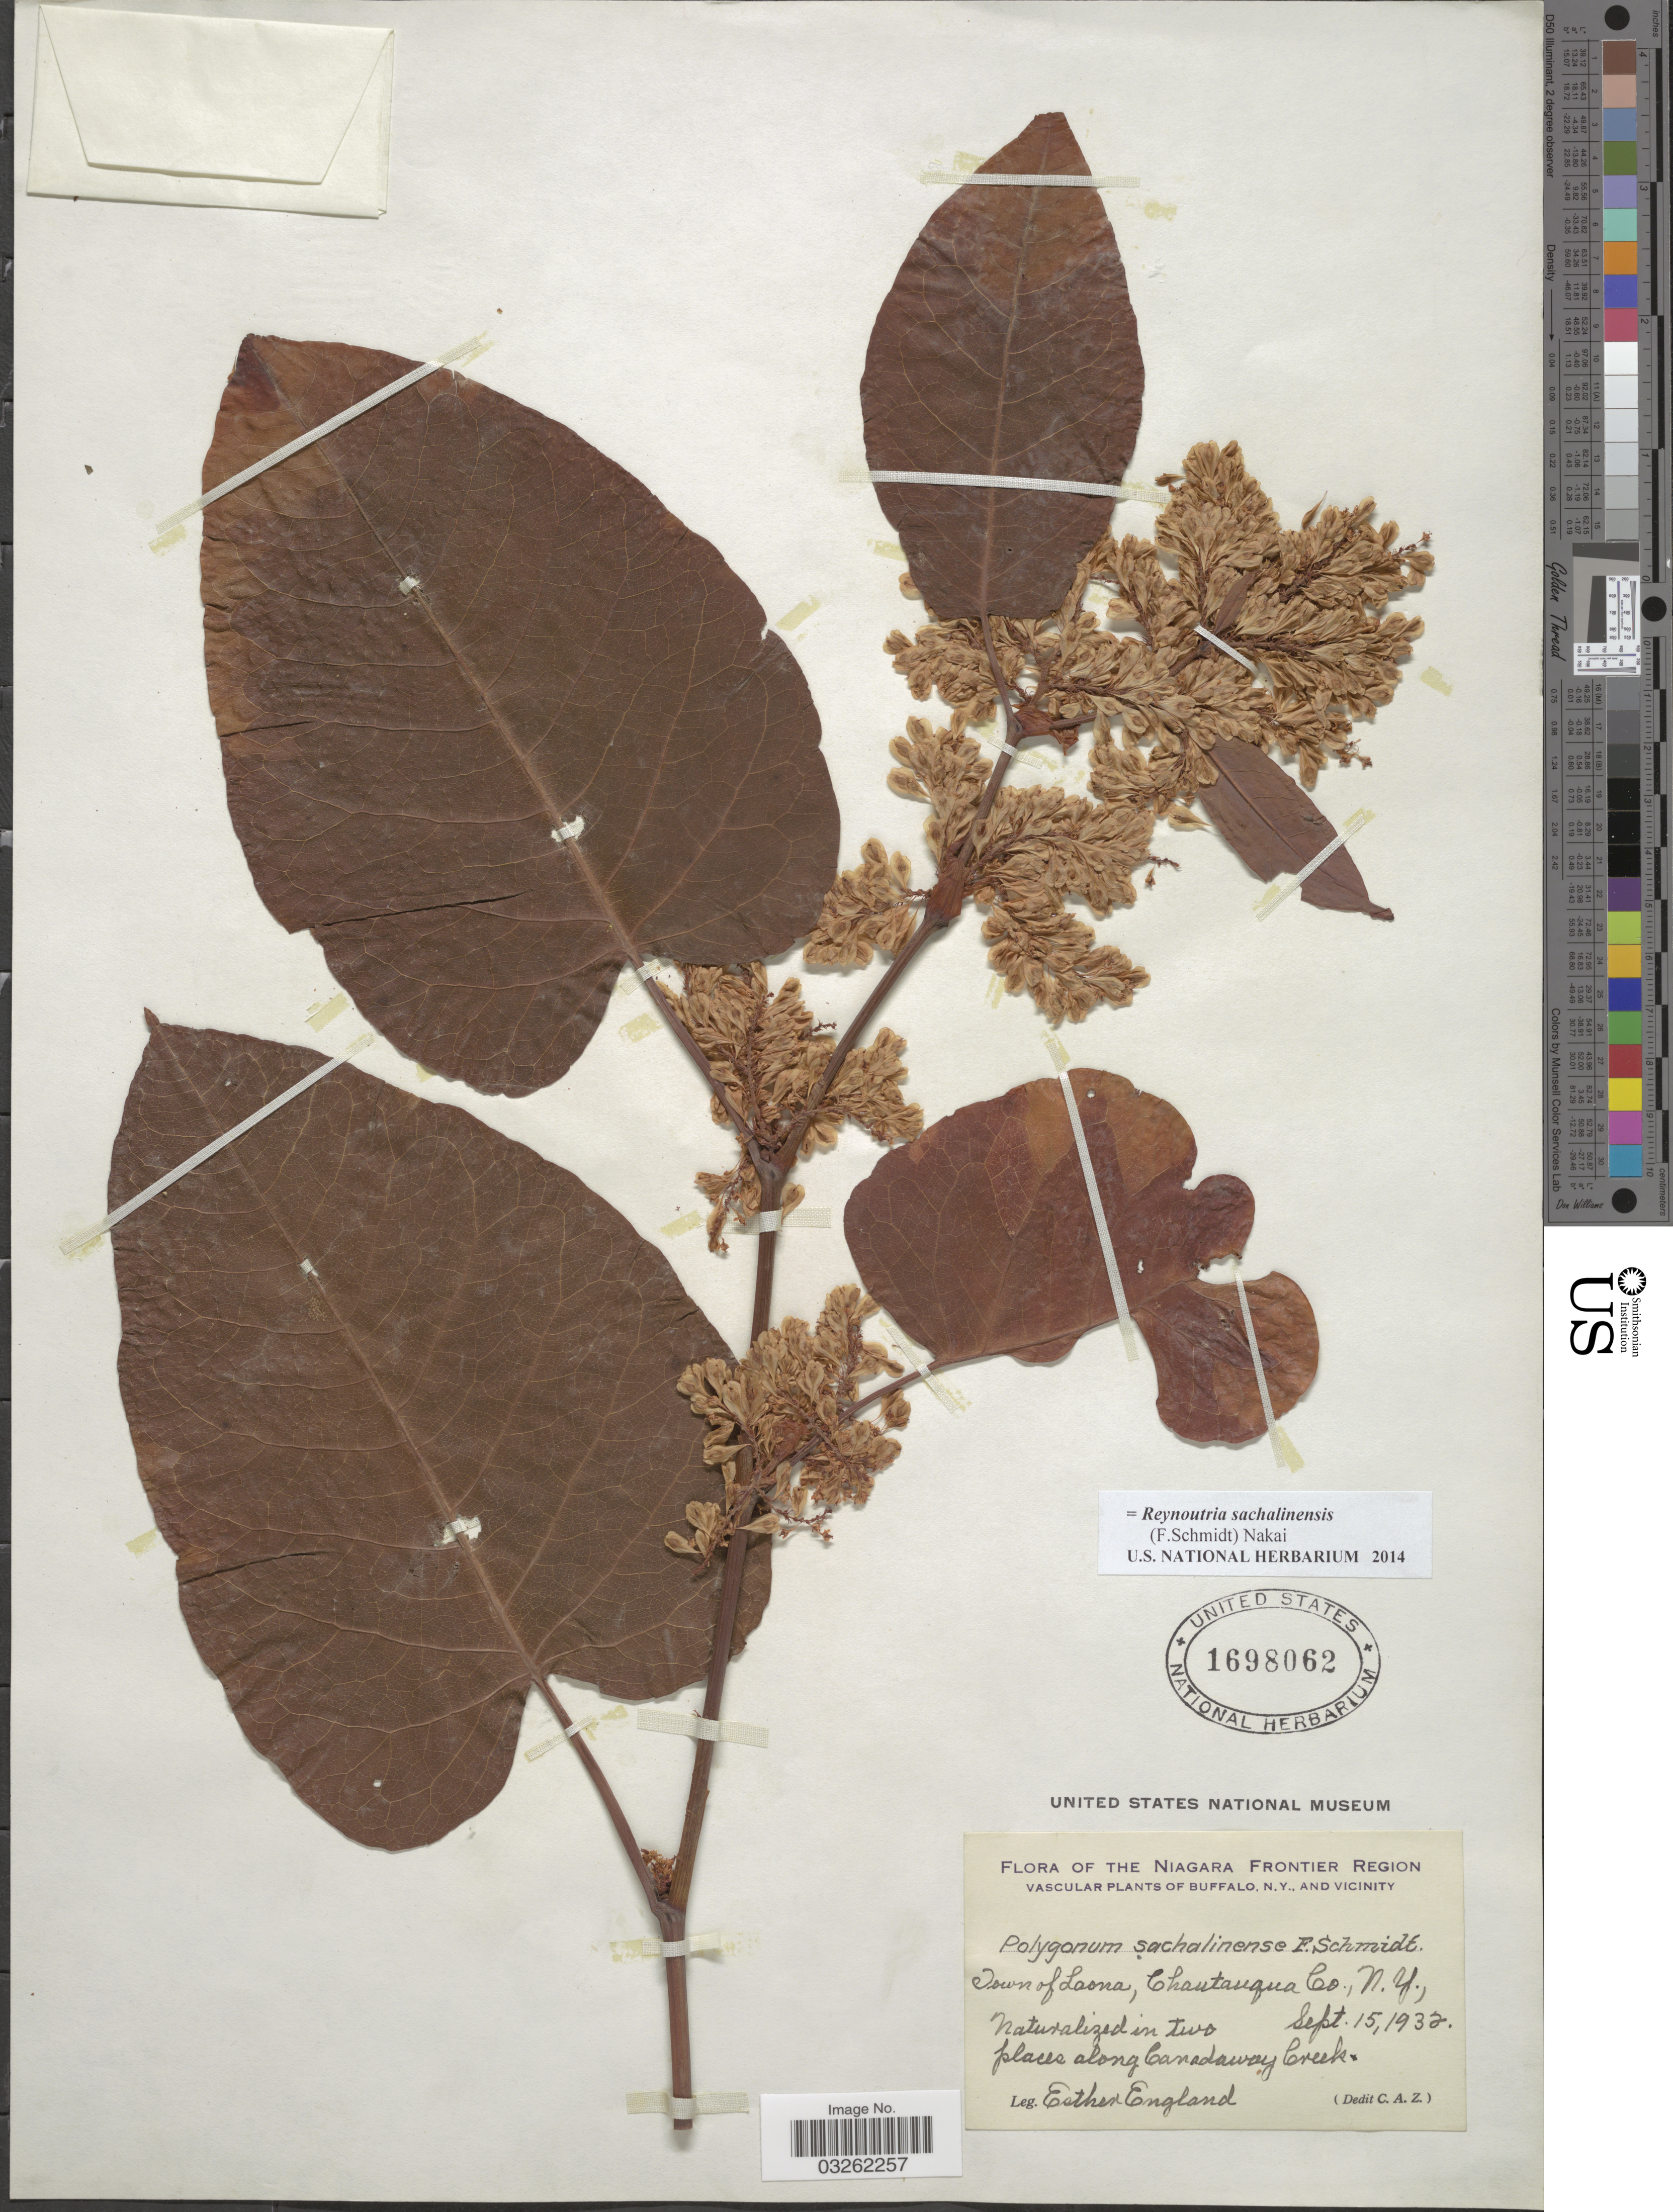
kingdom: Plantae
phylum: Tracheophyta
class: Magnoliopsida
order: Caryophyllales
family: Polygonaceae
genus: Reynoutria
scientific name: Reynoutria sachalinensis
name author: (F. Schmidt) Nakai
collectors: E. England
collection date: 1932-09-15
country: United States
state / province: New York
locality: The Niagara Frontier Region, Buffalo, N.Y., and Vicinity, Town of Laona, Chautauqua Co.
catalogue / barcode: US 1698062